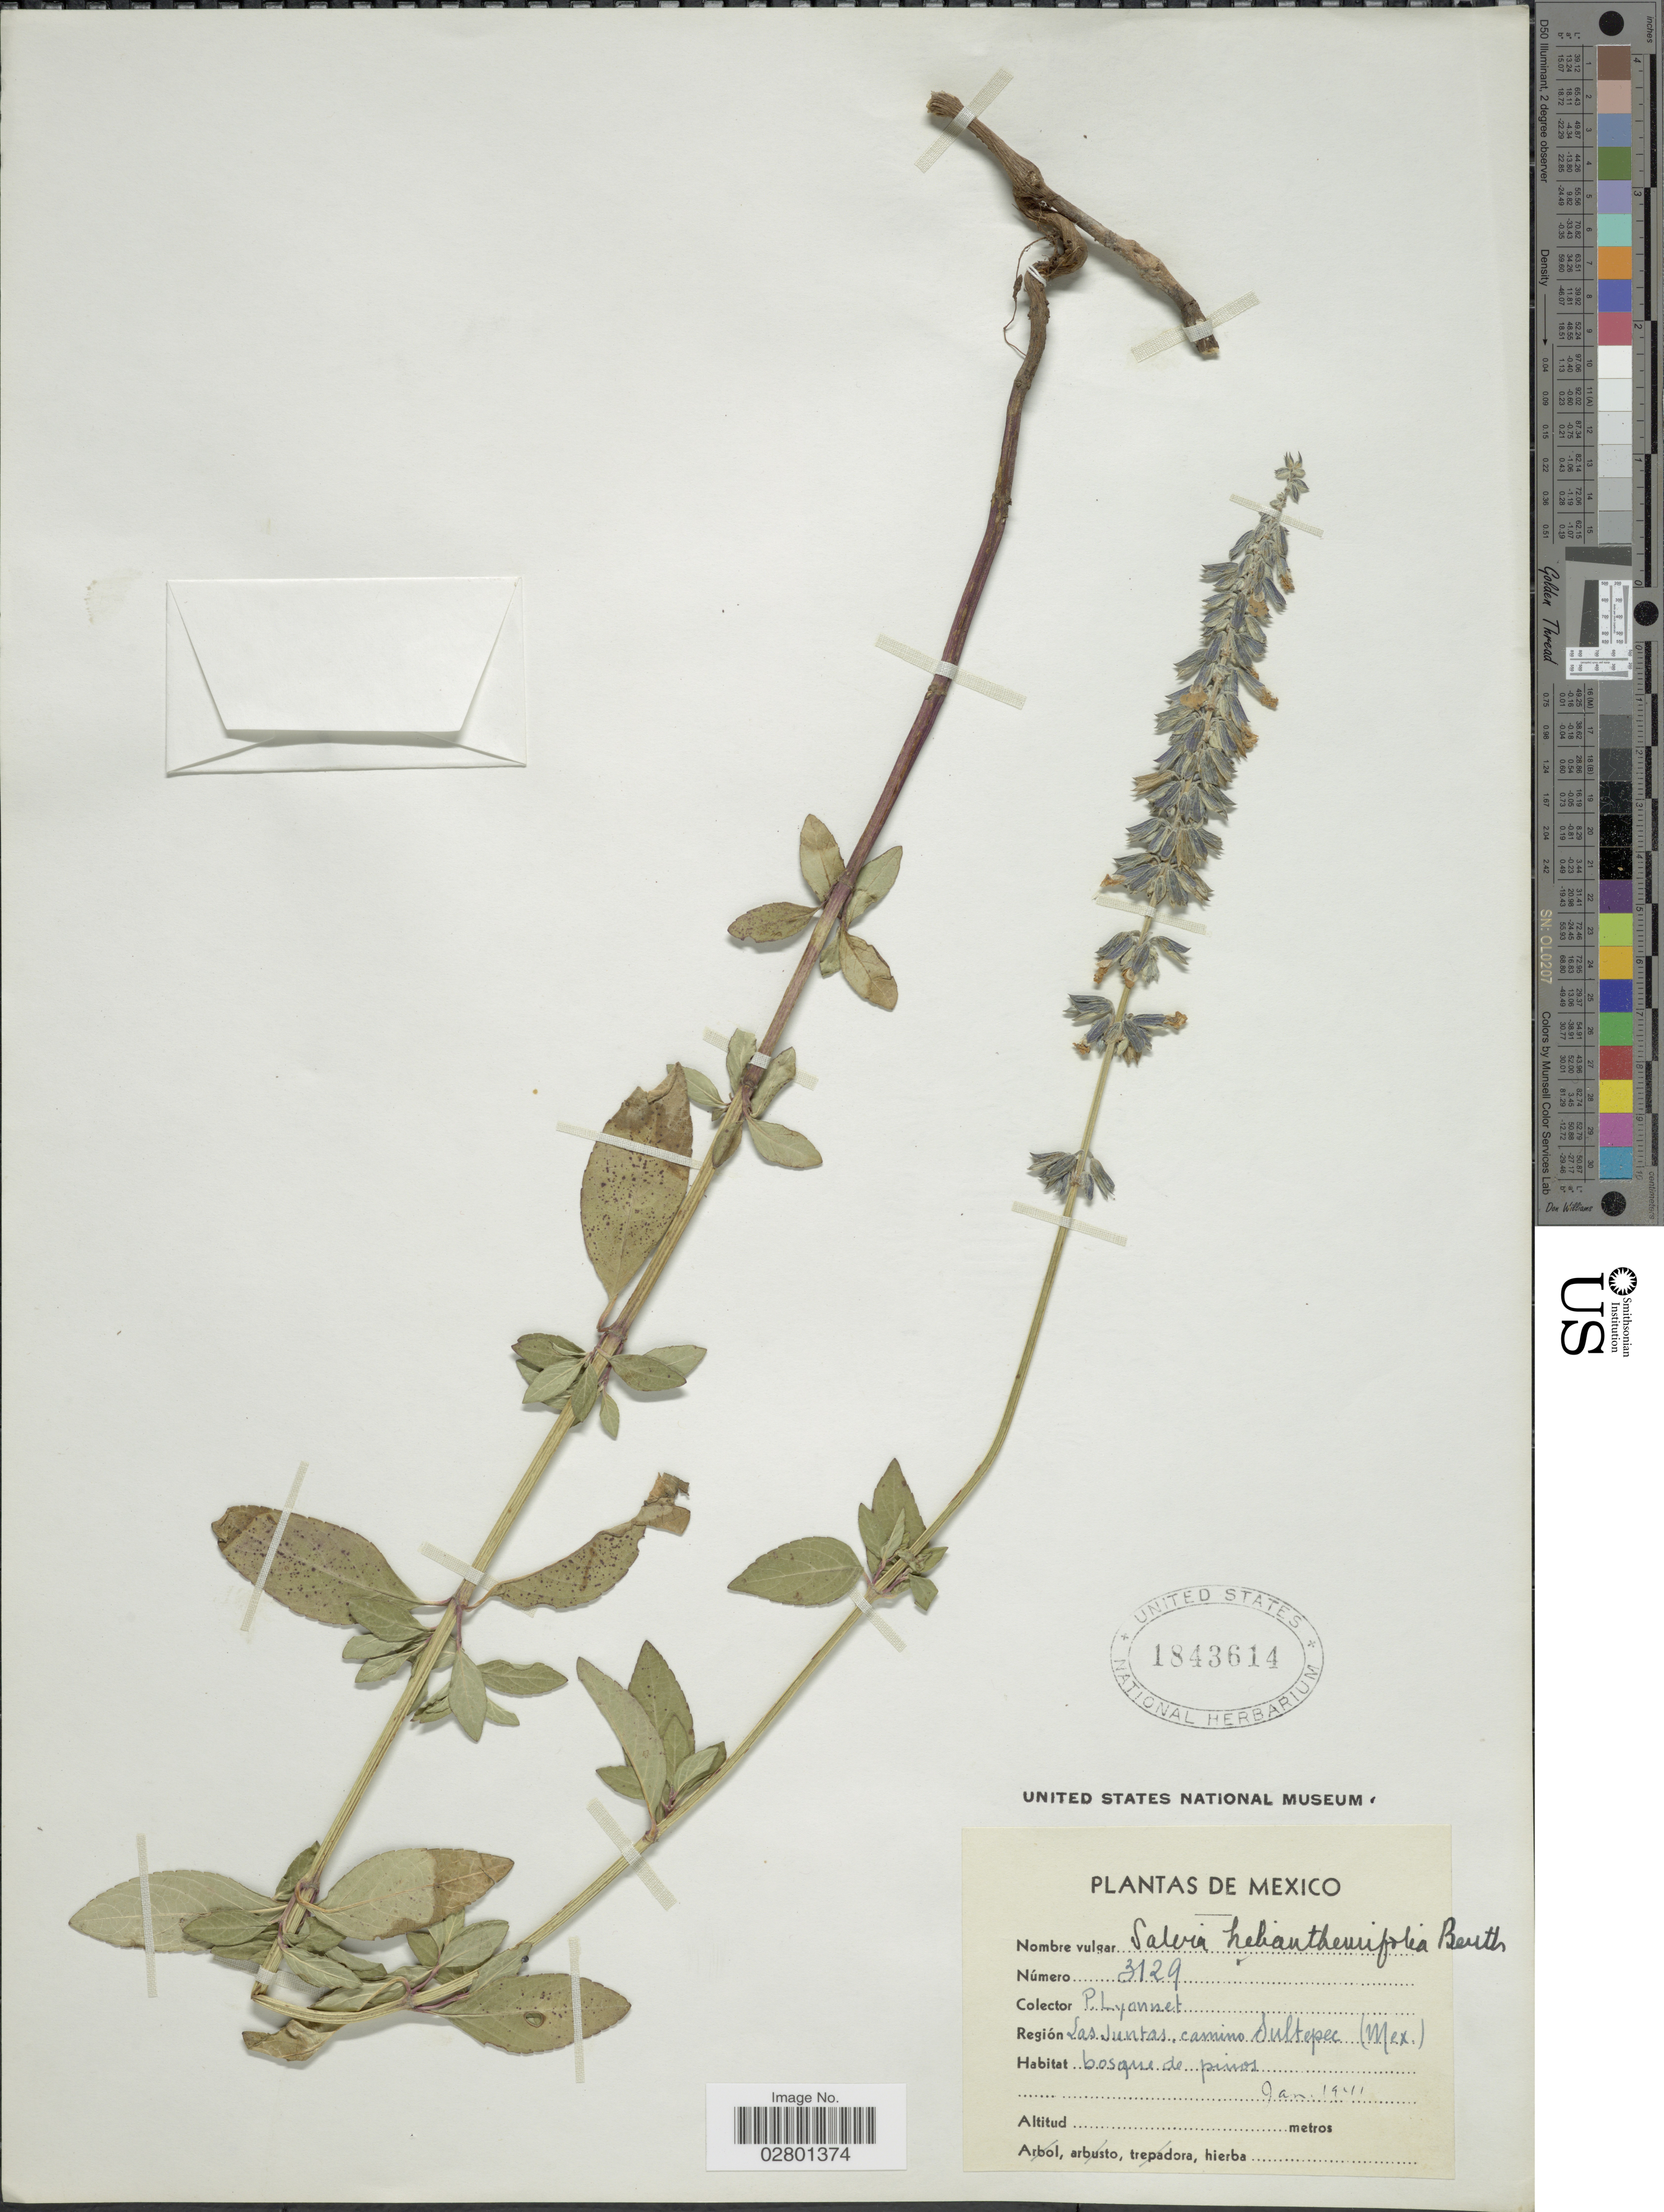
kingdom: Plantae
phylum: Tracheophyta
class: Magnoliopsida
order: Lamiales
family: Lamiaceae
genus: Salvia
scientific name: Salvia helianthemifolia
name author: Benth.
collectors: P. Lyonnet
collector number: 3129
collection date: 1941-01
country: Mexico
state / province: México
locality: Las Luntas, camino Sultepec.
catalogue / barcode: US 1843614